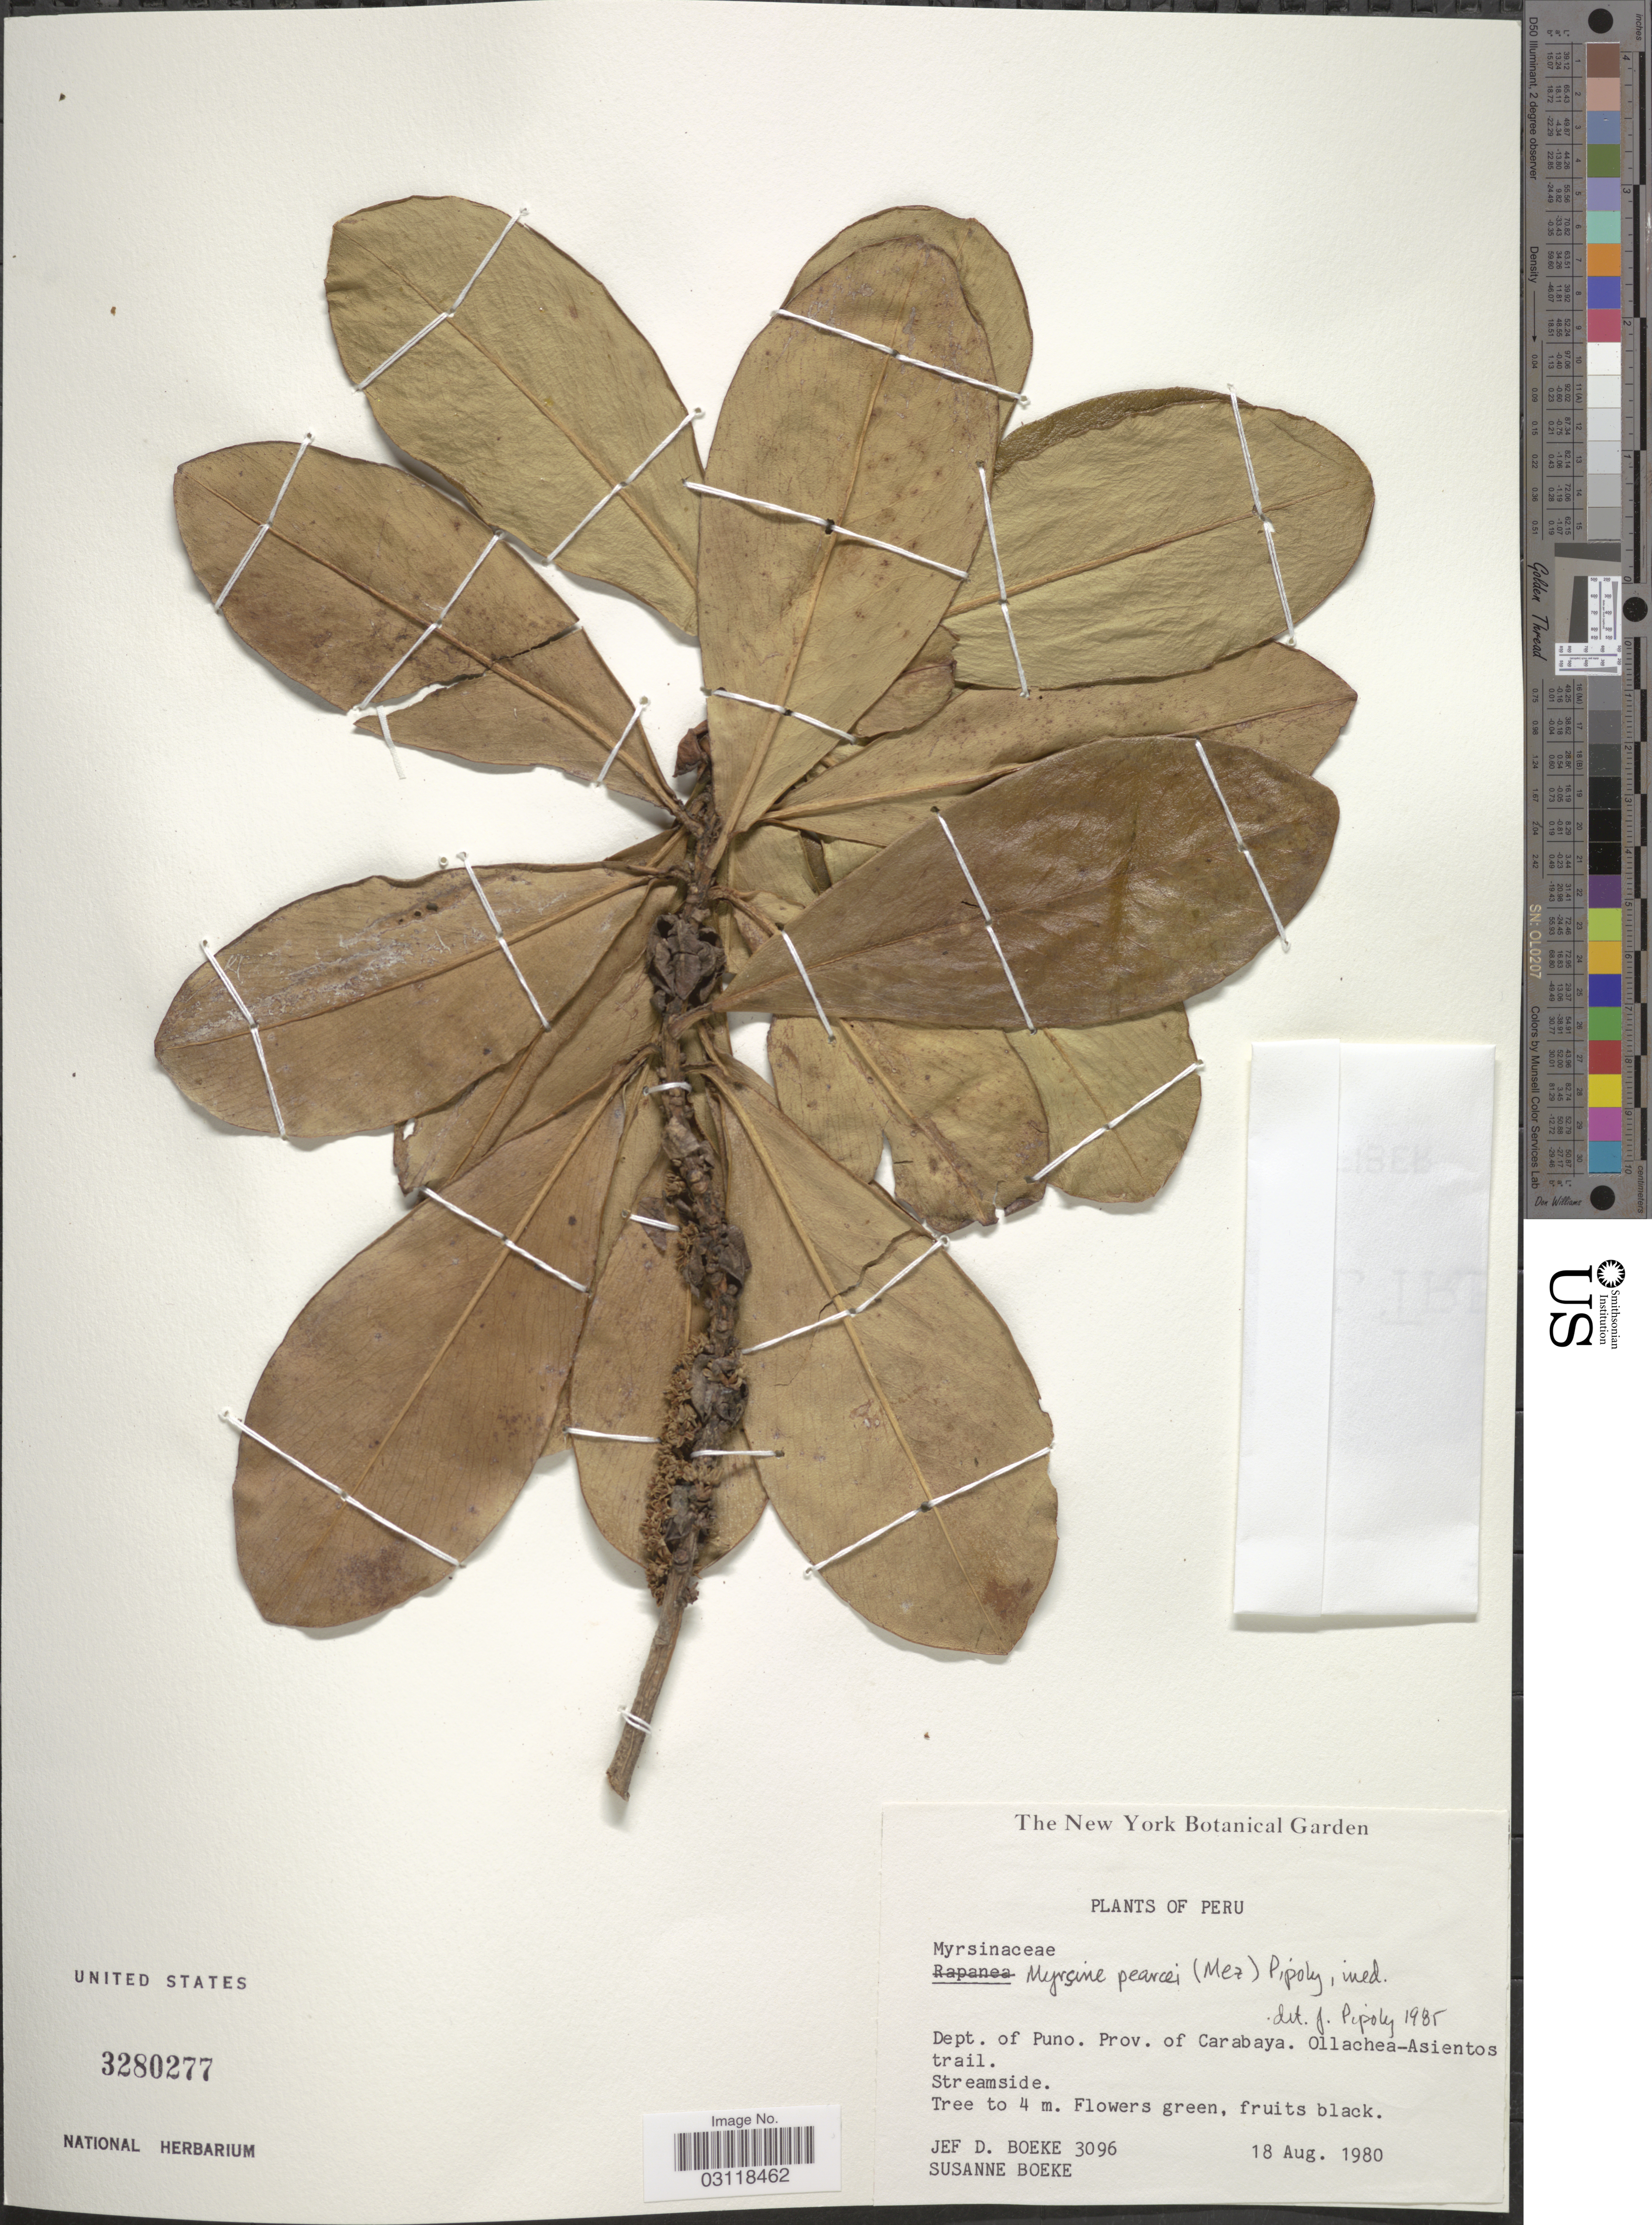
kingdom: Plantae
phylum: Tracheophyta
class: Magnoliopsida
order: Ericales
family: Primulaceae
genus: Rapanea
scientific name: Rapanea pearcei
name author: Mez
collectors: J. Boeke & S. Boeke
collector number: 3096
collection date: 1980-08-18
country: Peru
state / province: Puno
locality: Dept. of Puno. Prov. of Carabaya. Ollachea-Asientos trail.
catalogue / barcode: US 3280277